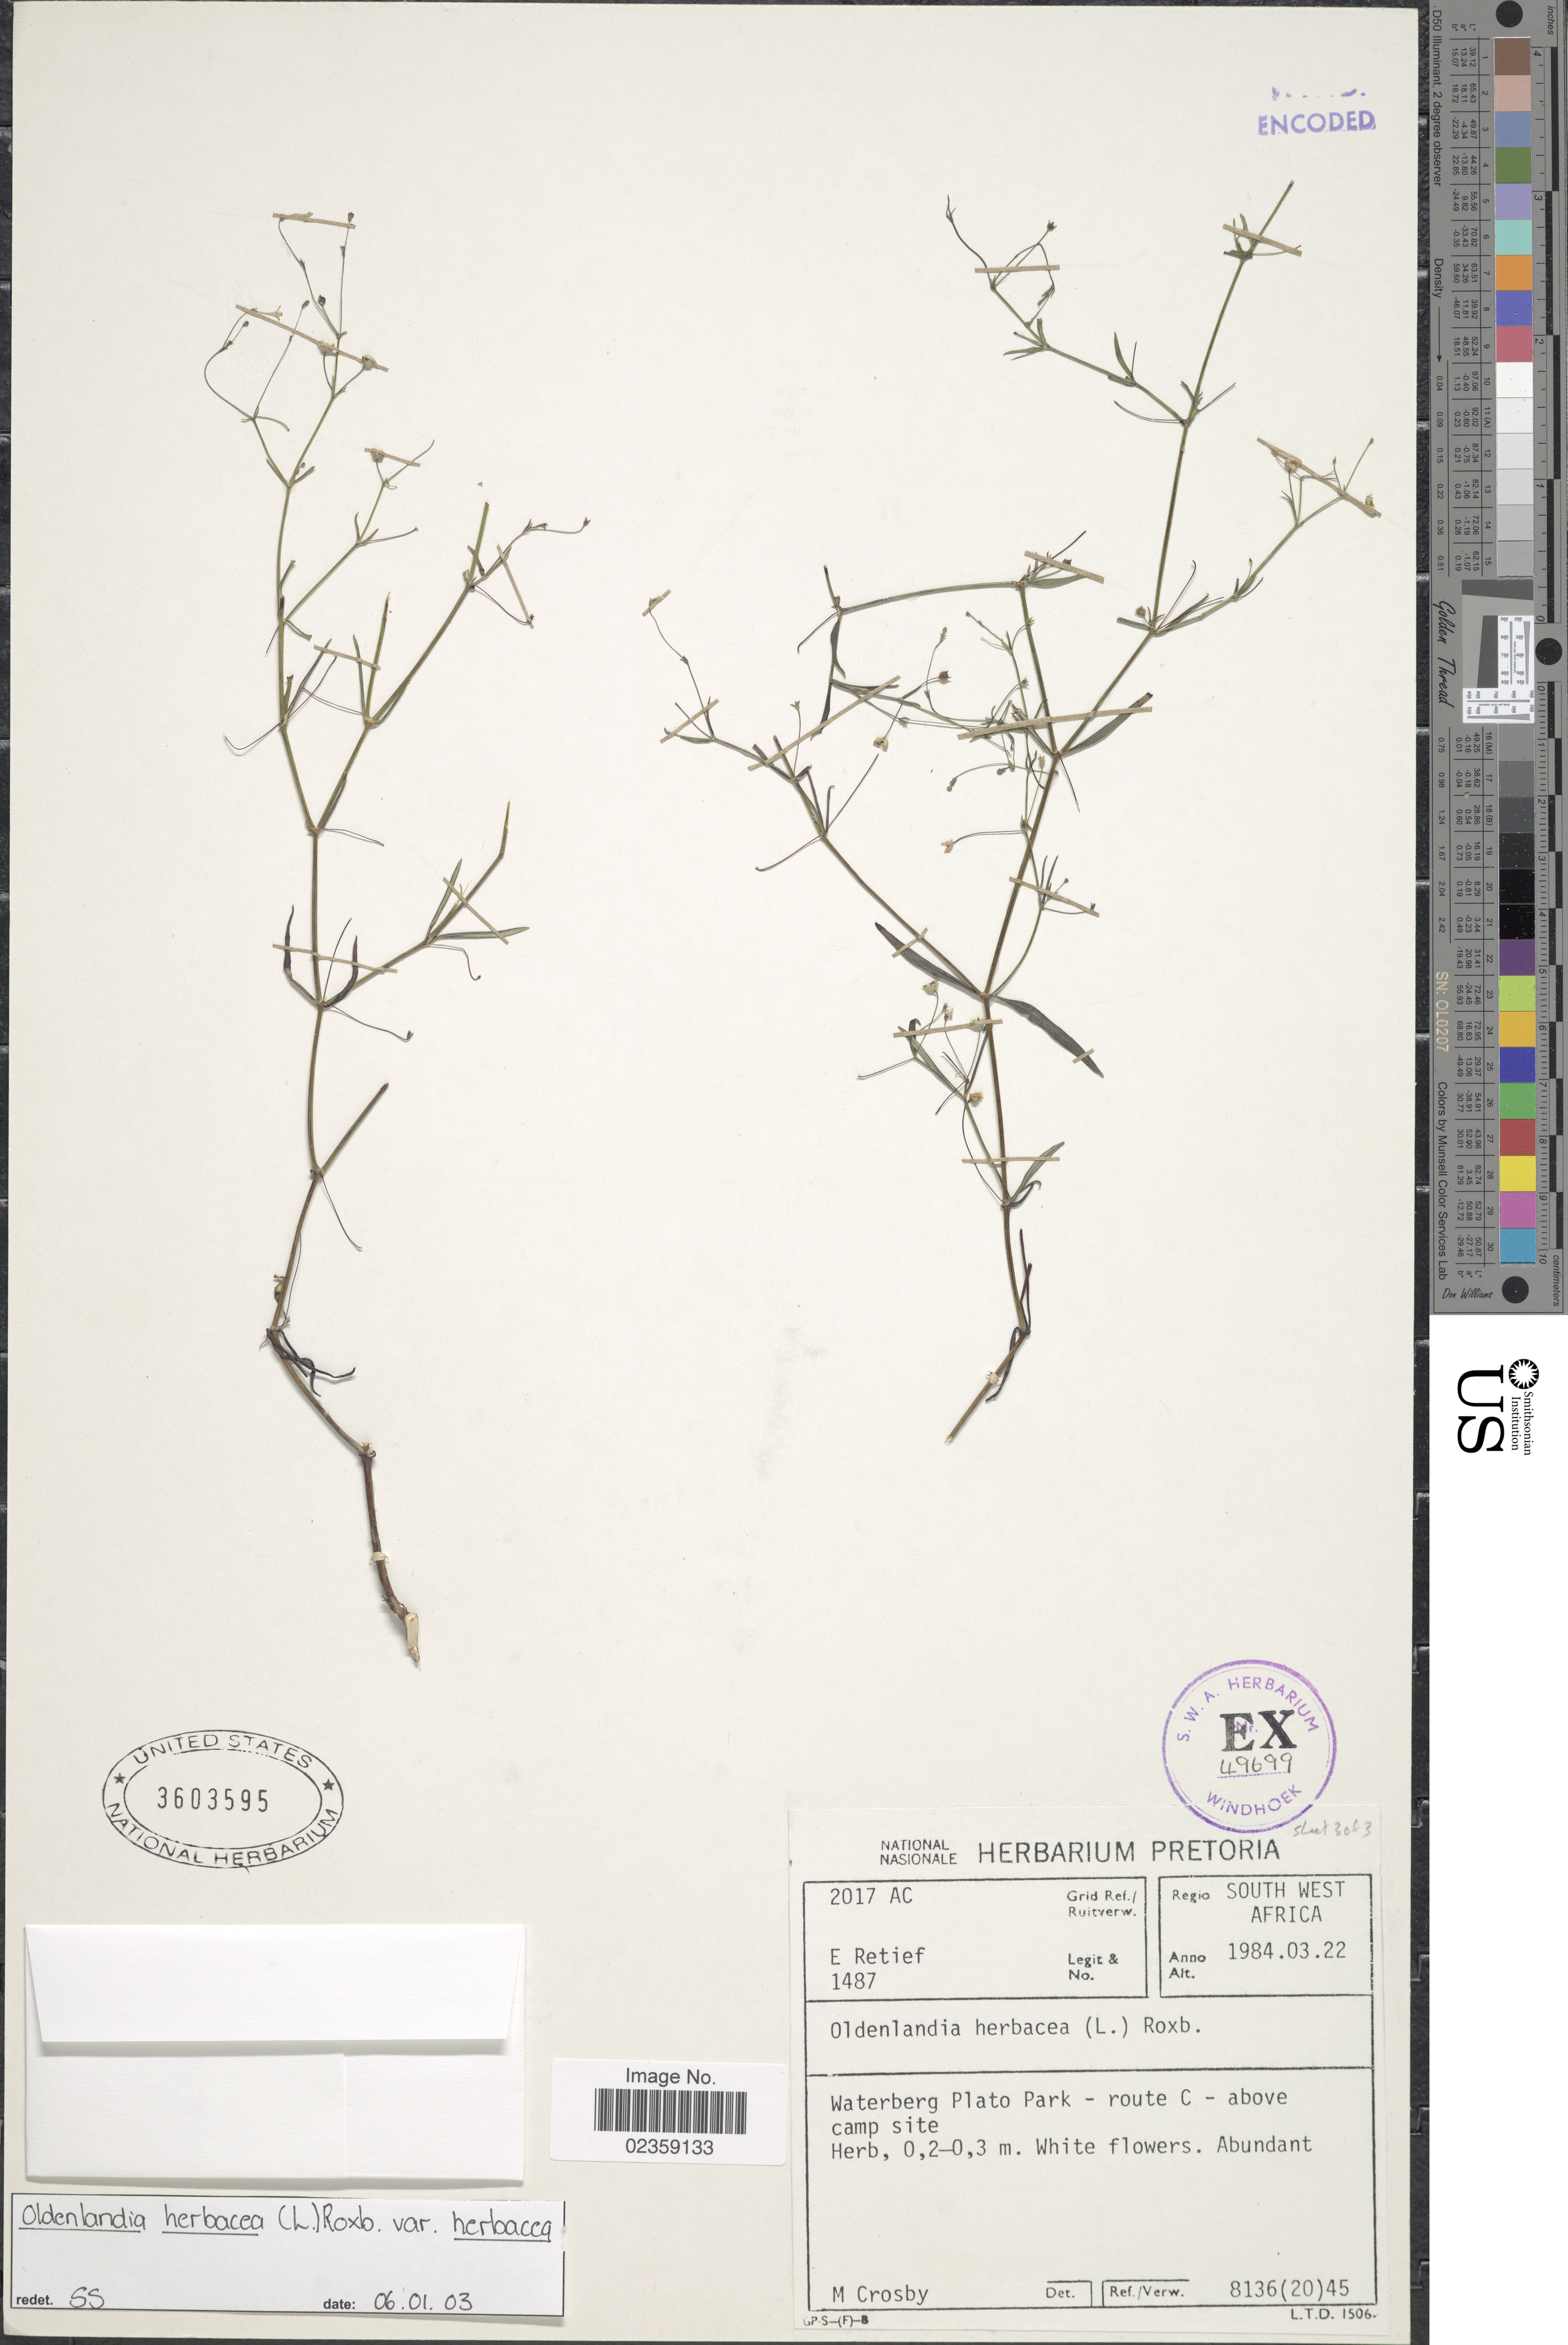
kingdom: Plantae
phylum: Tracheophyta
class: Magnoliopsida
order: Gentianales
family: Rubiaceae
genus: Oldenlandia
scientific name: Oldenlandia herbacea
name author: (L.) Roxb.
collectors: E. Retief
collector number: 1487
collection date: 1984-03-22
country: Namibia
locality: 2017 AC. South West Africa. Waterberg Plato Park - route C - above camp site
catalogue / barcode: US 3603595